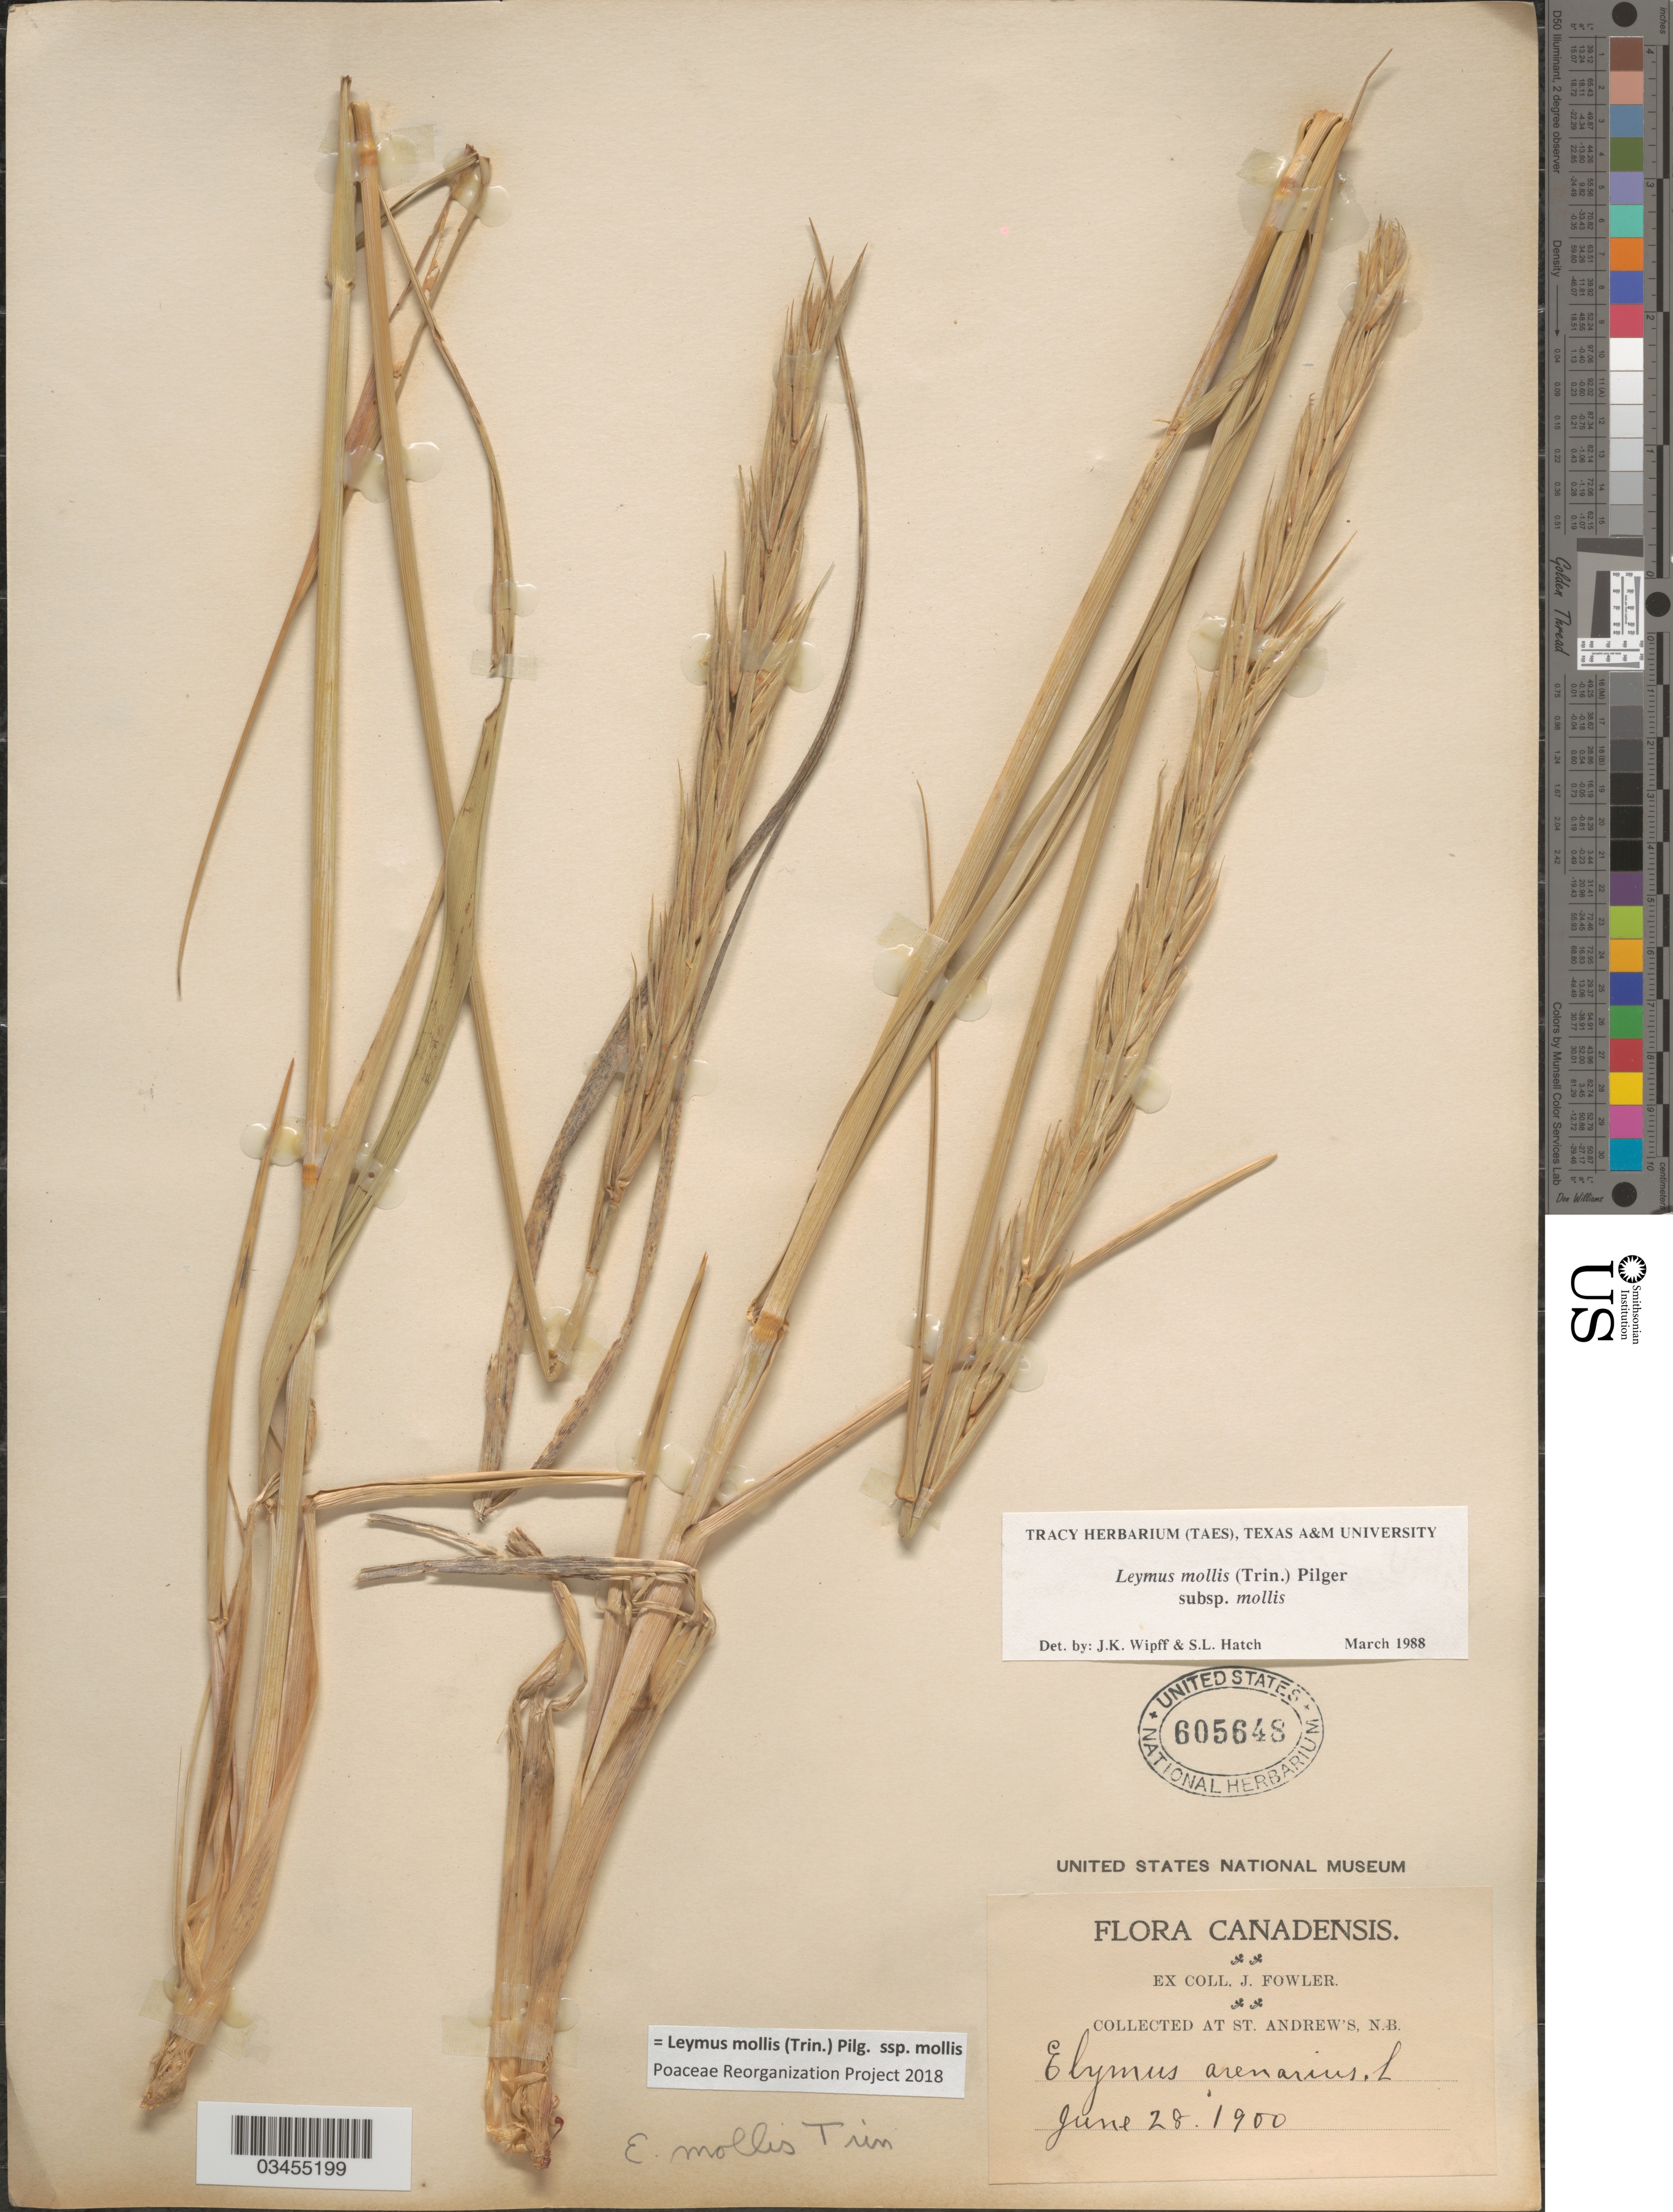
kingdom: Plantae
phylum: Tracheophyta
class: Liliopsida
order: Poales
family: Poaceae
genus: Leymus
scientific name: Leymus mollis subsp. mollis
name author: (Trin.) Pilg.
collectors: J. Fowler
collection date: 1900-06-28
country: Canada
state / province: New Brunswick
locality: At St. Andrew's.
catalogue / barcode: US 605648